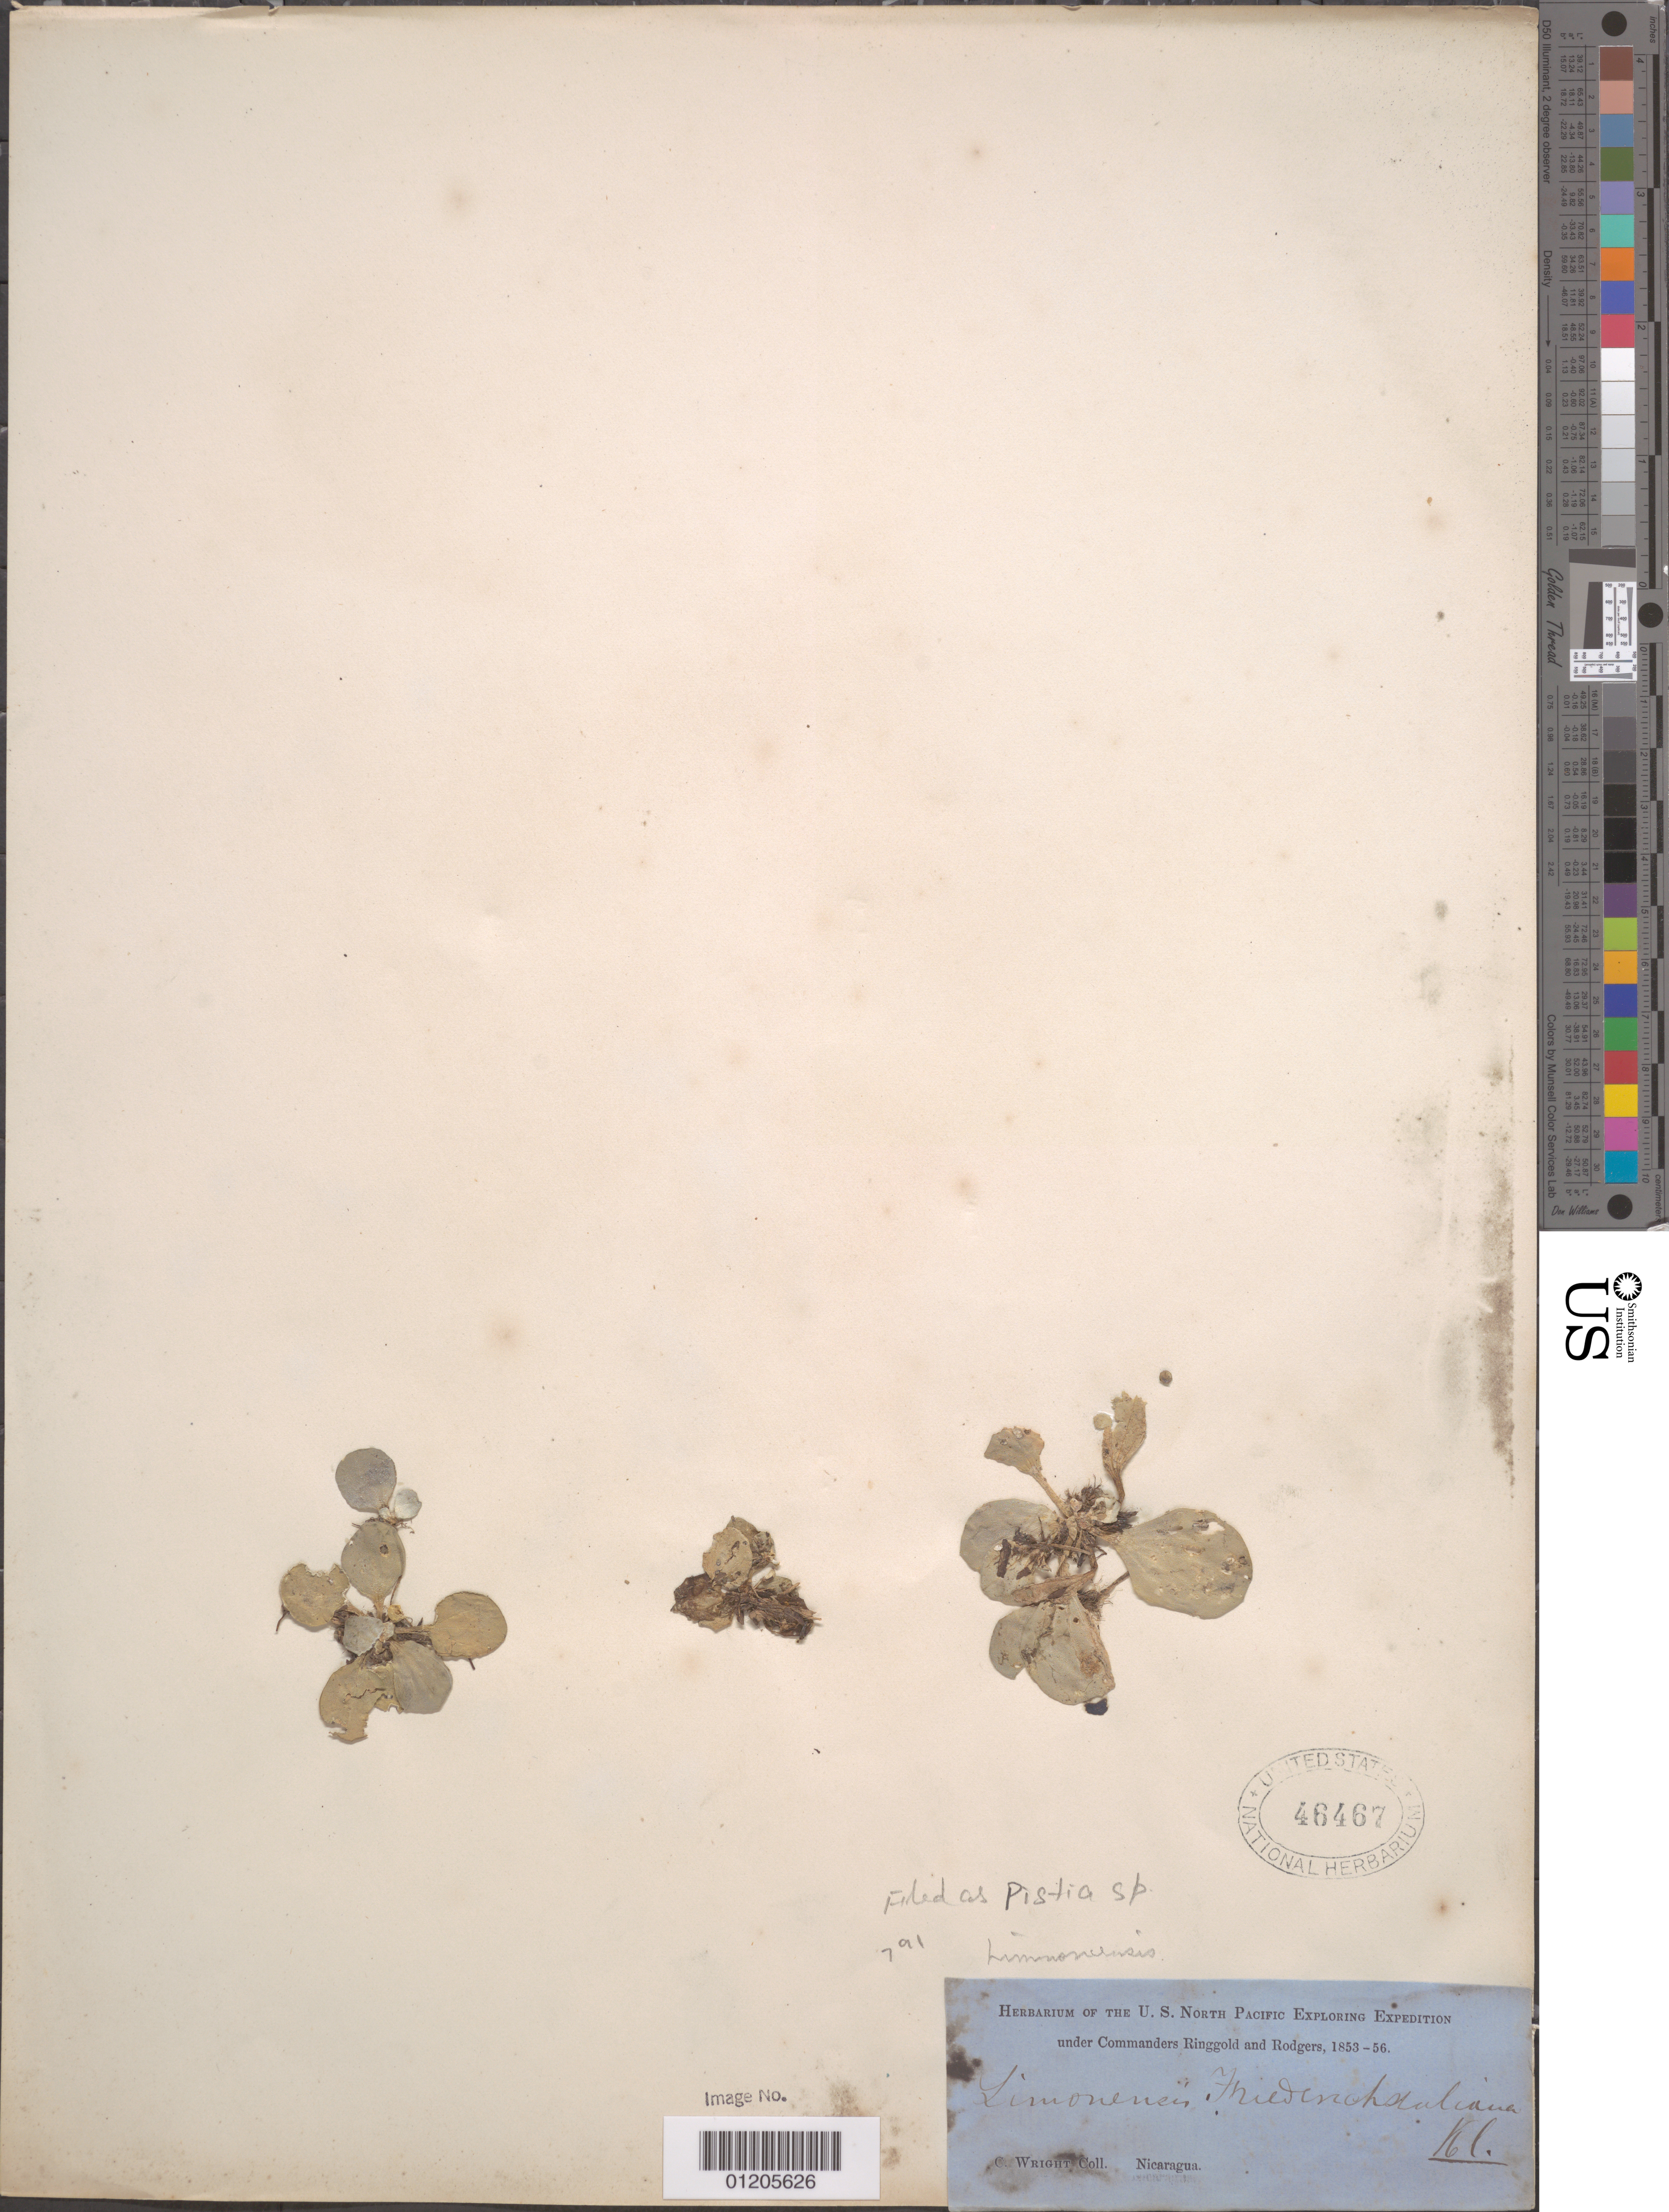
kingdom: Plantae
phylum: Tracheophyta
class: Liliopsida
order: Alismatales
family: Araceae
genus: Pistia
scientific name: Pistia sp.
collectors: C. Wright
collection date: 1853/1856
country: Nicaragua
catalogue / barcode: US 46467